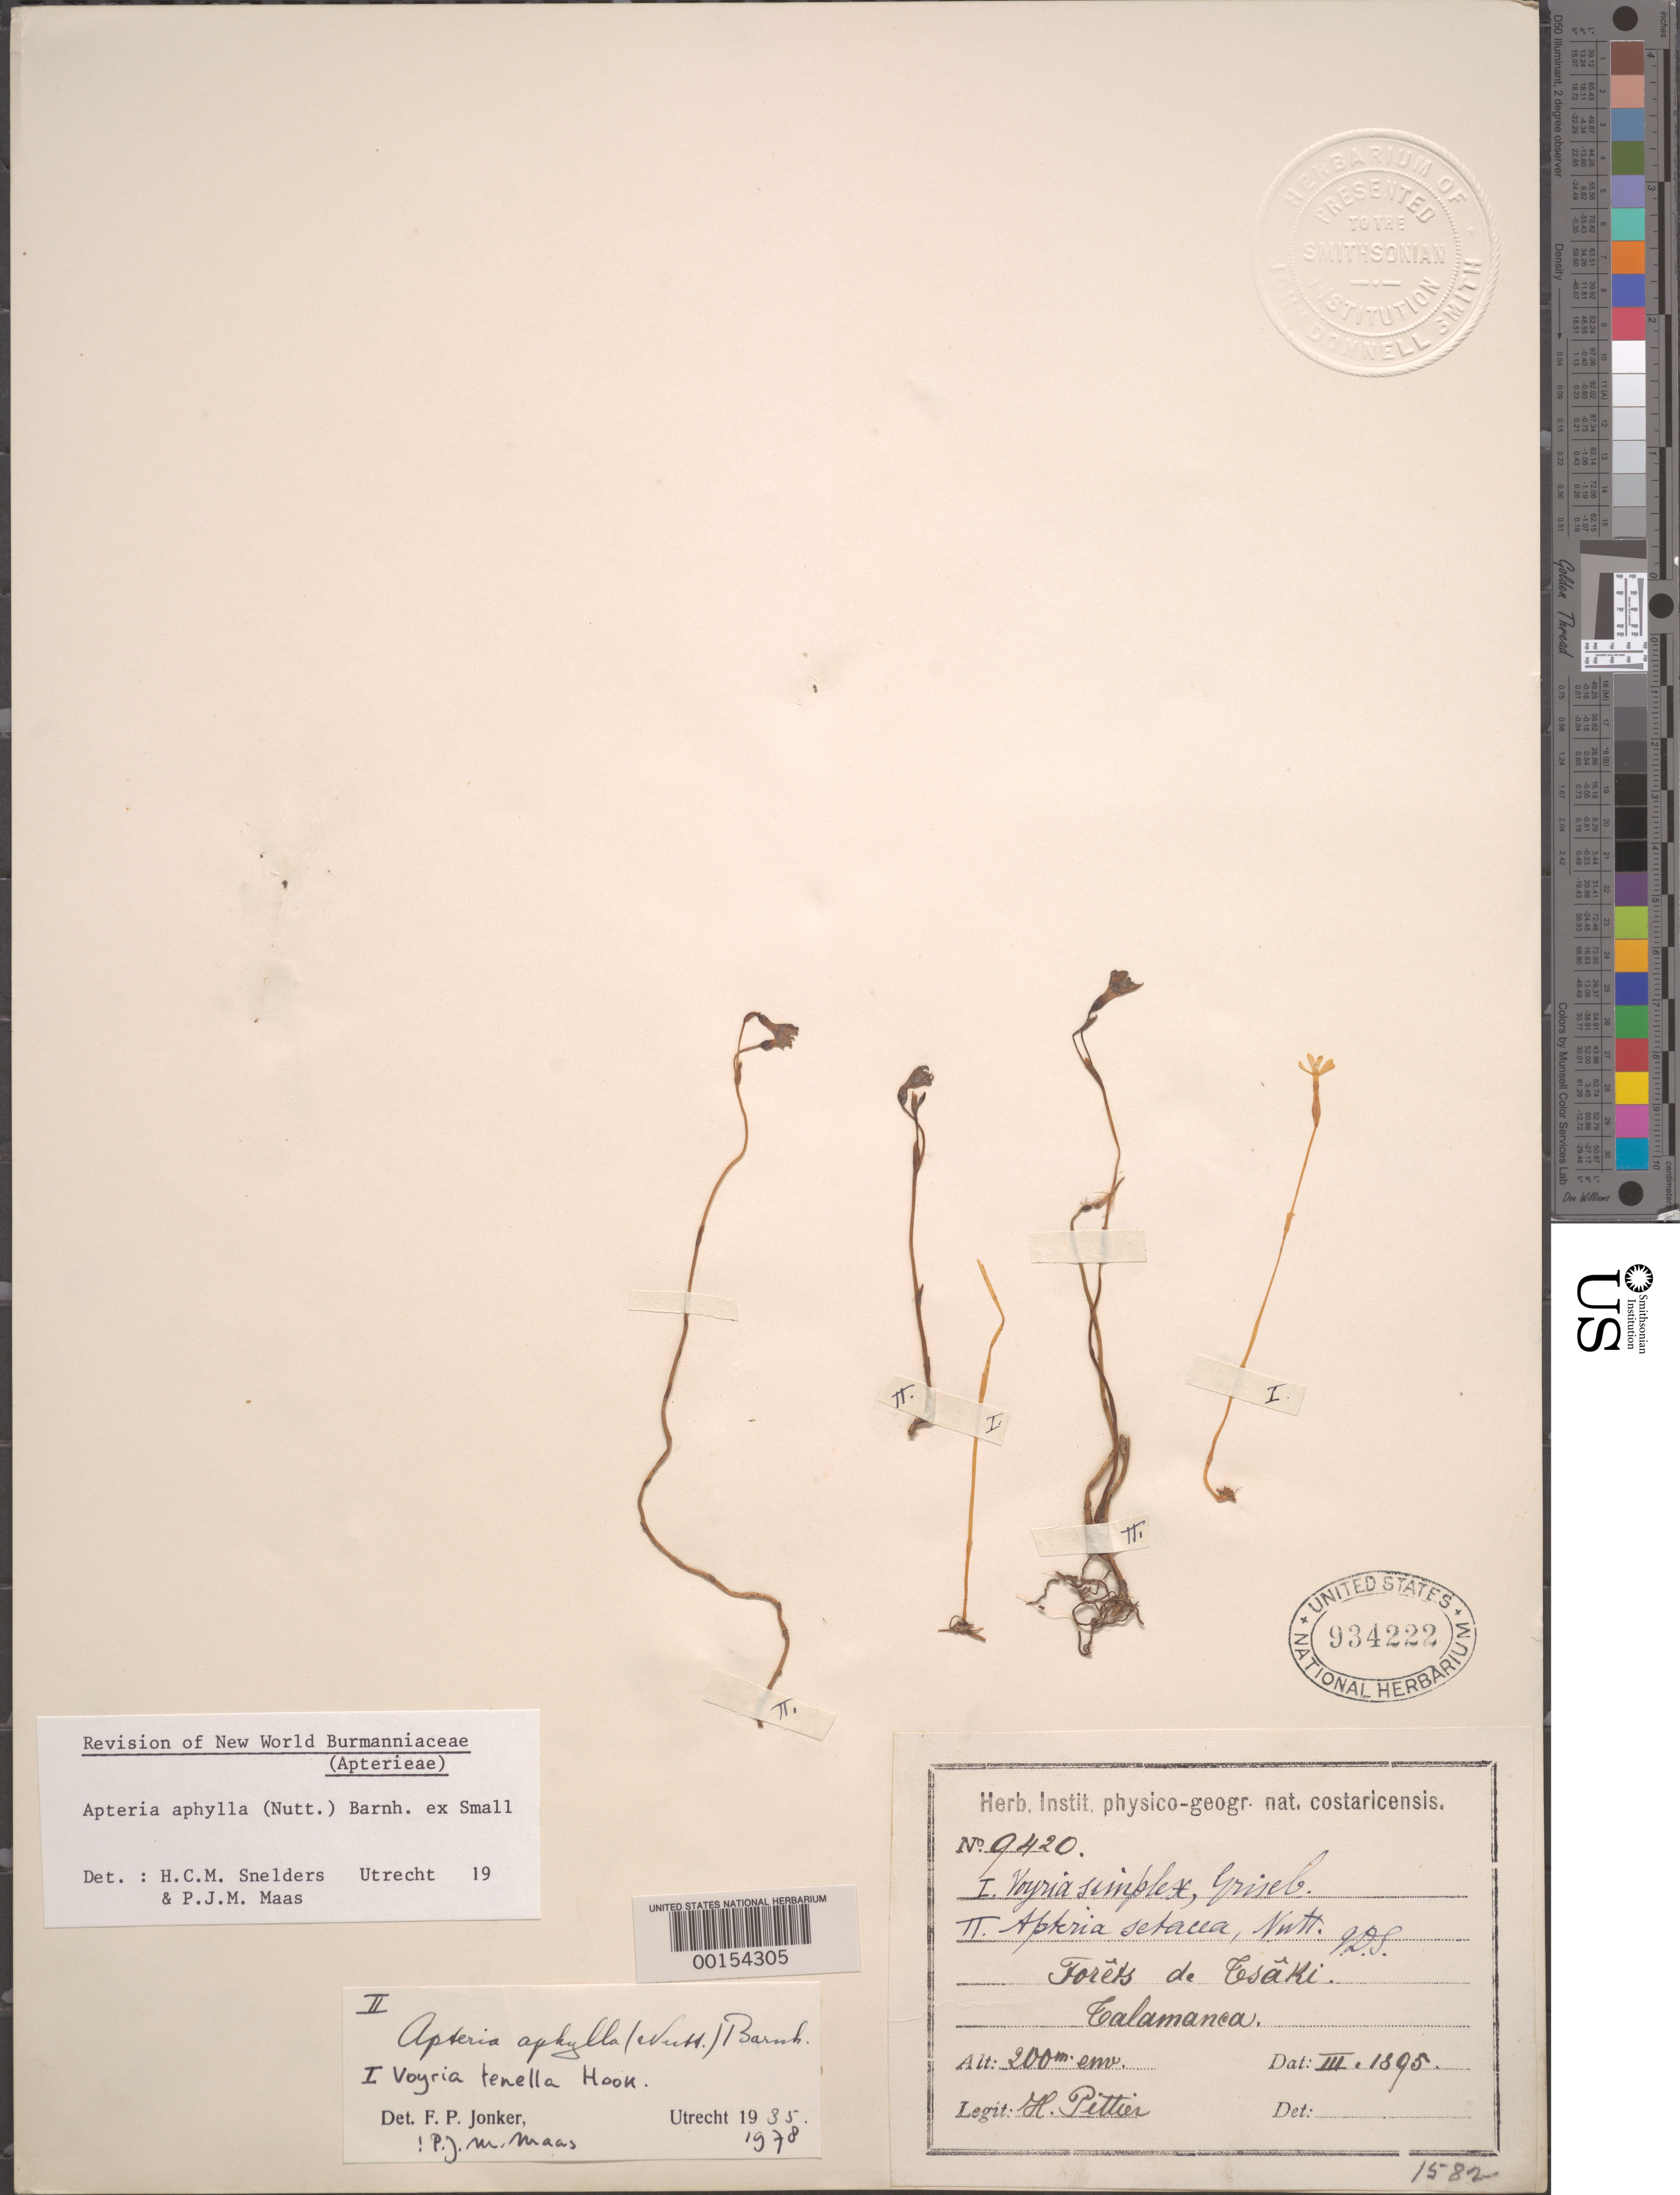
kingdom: Plantae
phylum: Tracheophyta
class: Liliopsida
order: Dioscoreales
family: Burmanniaceae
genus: Apteria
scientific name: Apteria aphylla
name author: (Nutt.) Barnhart ex Small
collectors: H. F. Pittier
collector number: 9420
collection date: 1895-03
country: Costa Rica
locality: Forêts de Tsâki. Talamanca.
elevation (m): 200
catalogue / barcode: US 934222